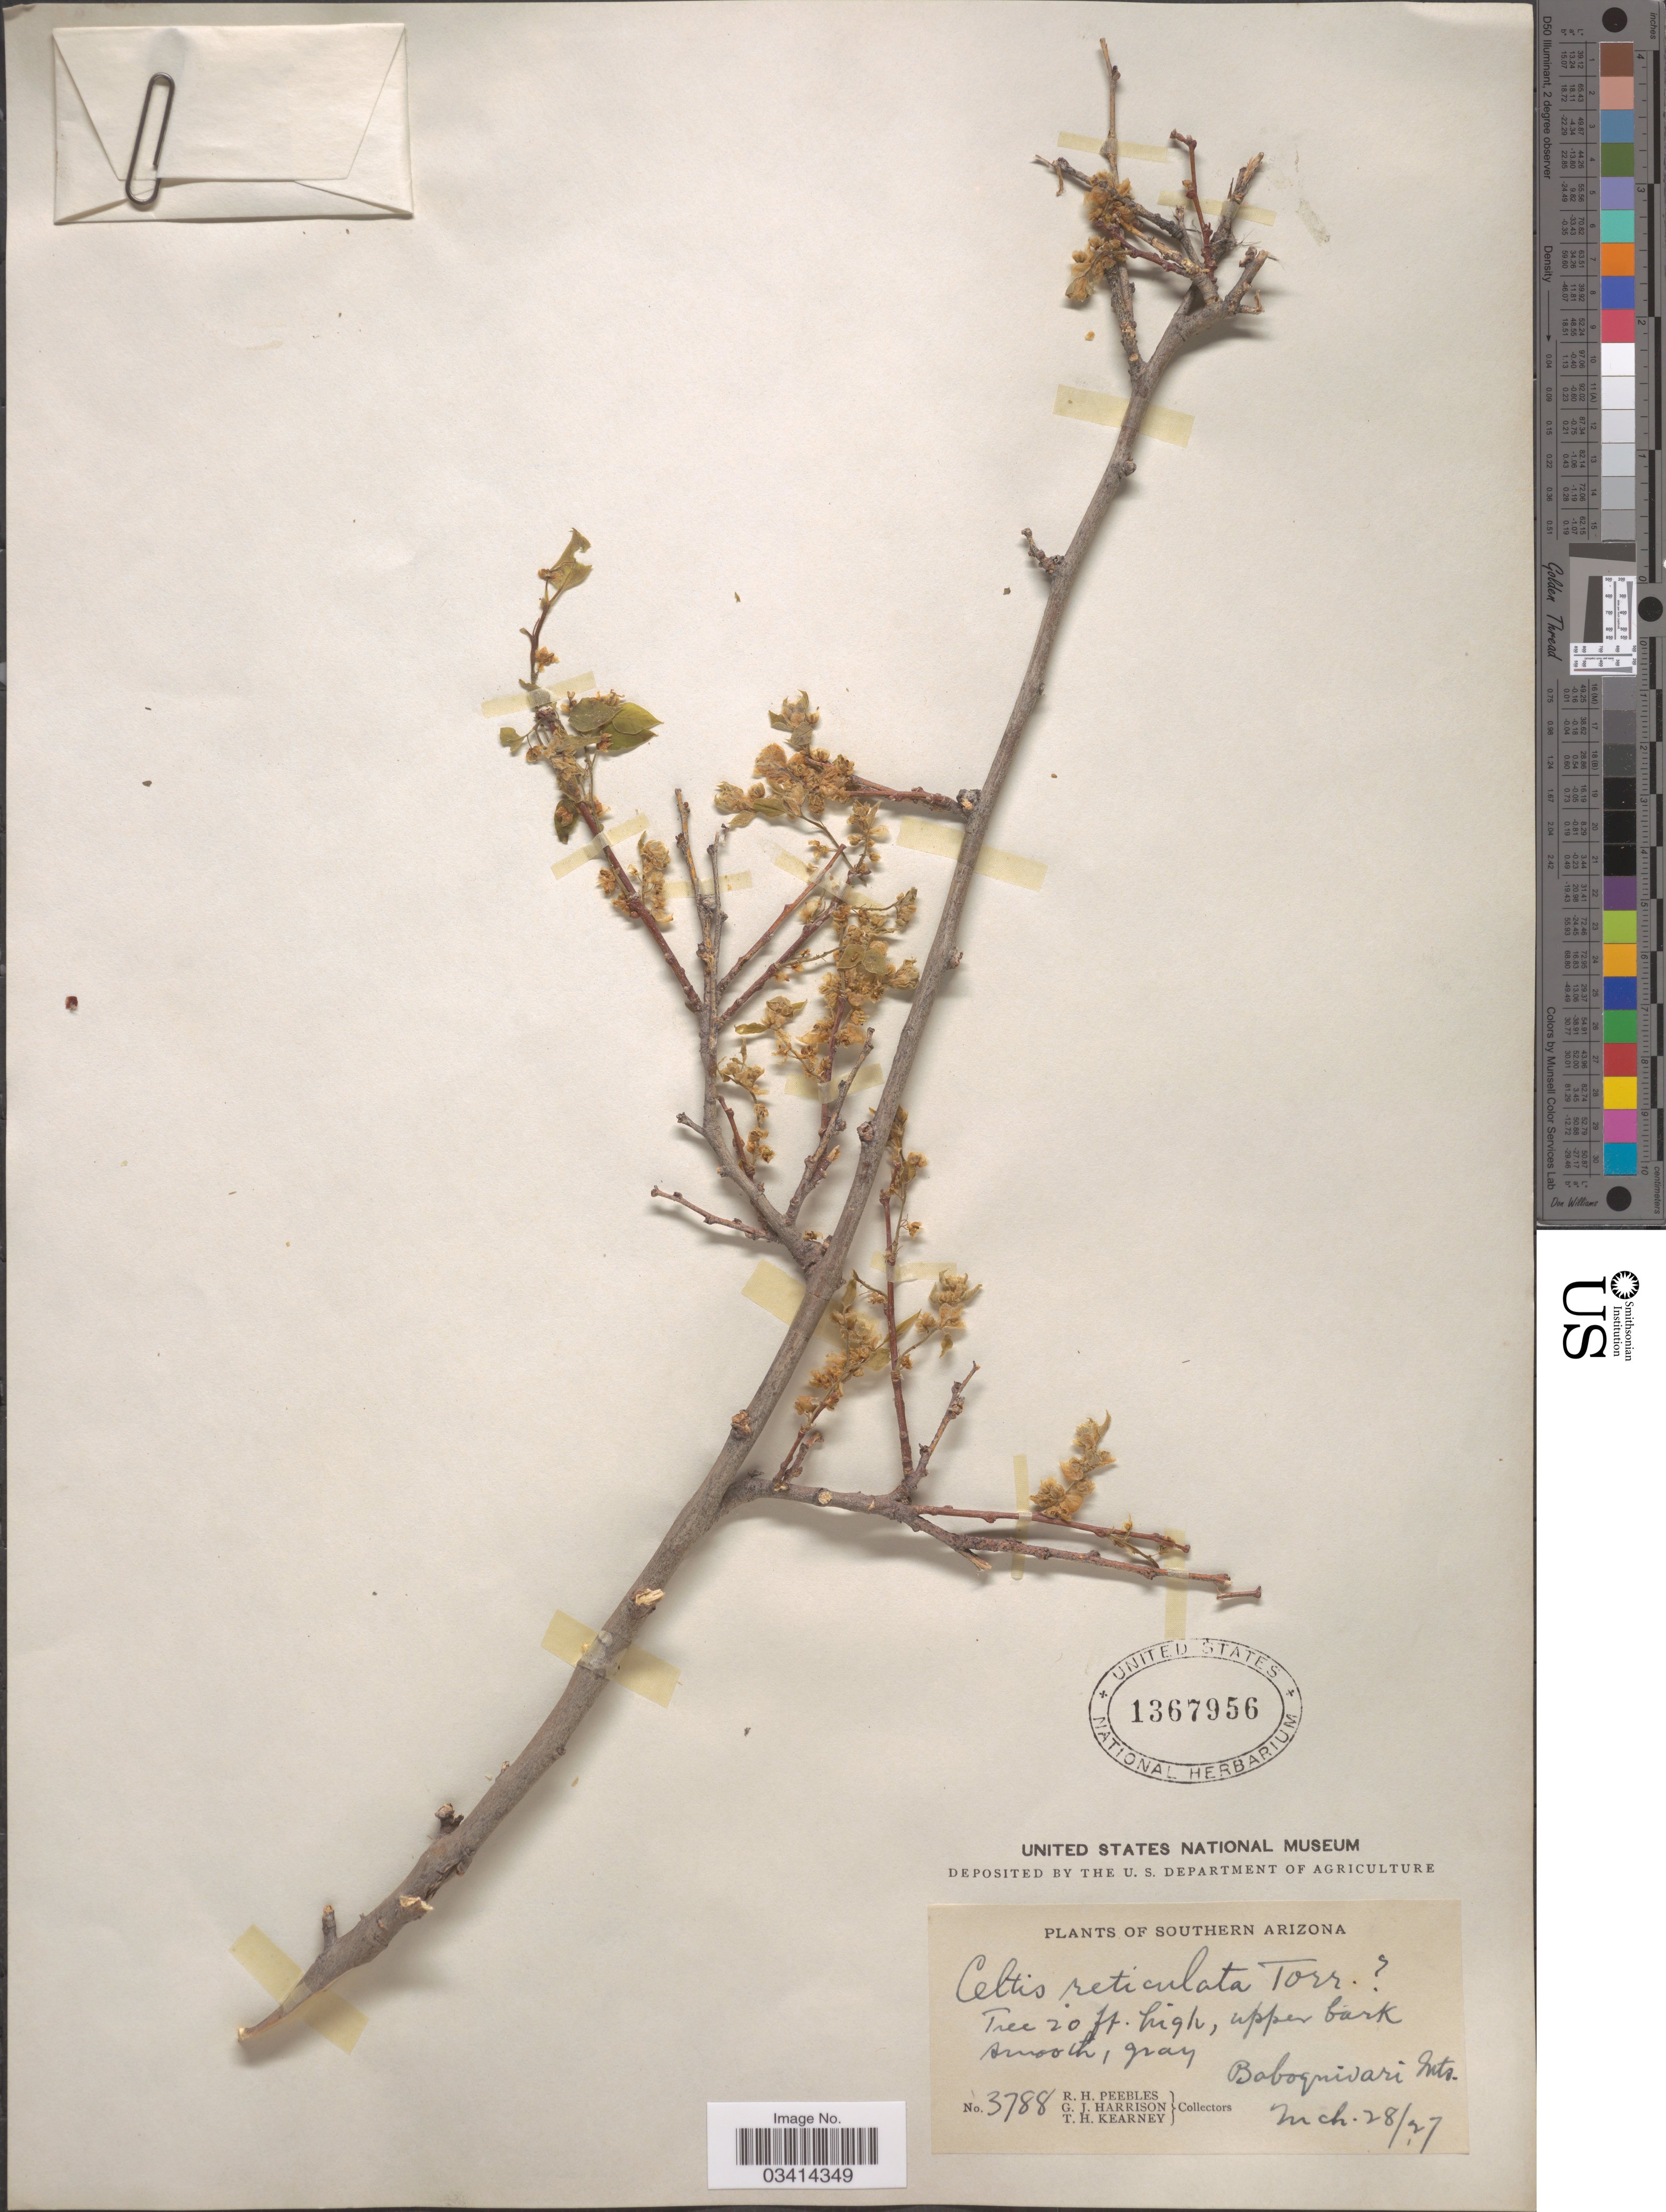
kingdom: Plantae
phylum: Tracheophyta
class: Magnoliopsida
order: Rosales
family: Cannabaceae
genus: Celtis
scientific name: Celtis reticulata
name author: Torr.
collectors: R. H. Peebles, G. J. Harrison & T. H. Kearney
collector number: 3788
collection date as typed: Transcribed d/m/y: 28/3/27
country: United States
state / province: Arizona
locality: Southern Arizona. Baboquivari Mts.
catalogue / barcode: US 1367956